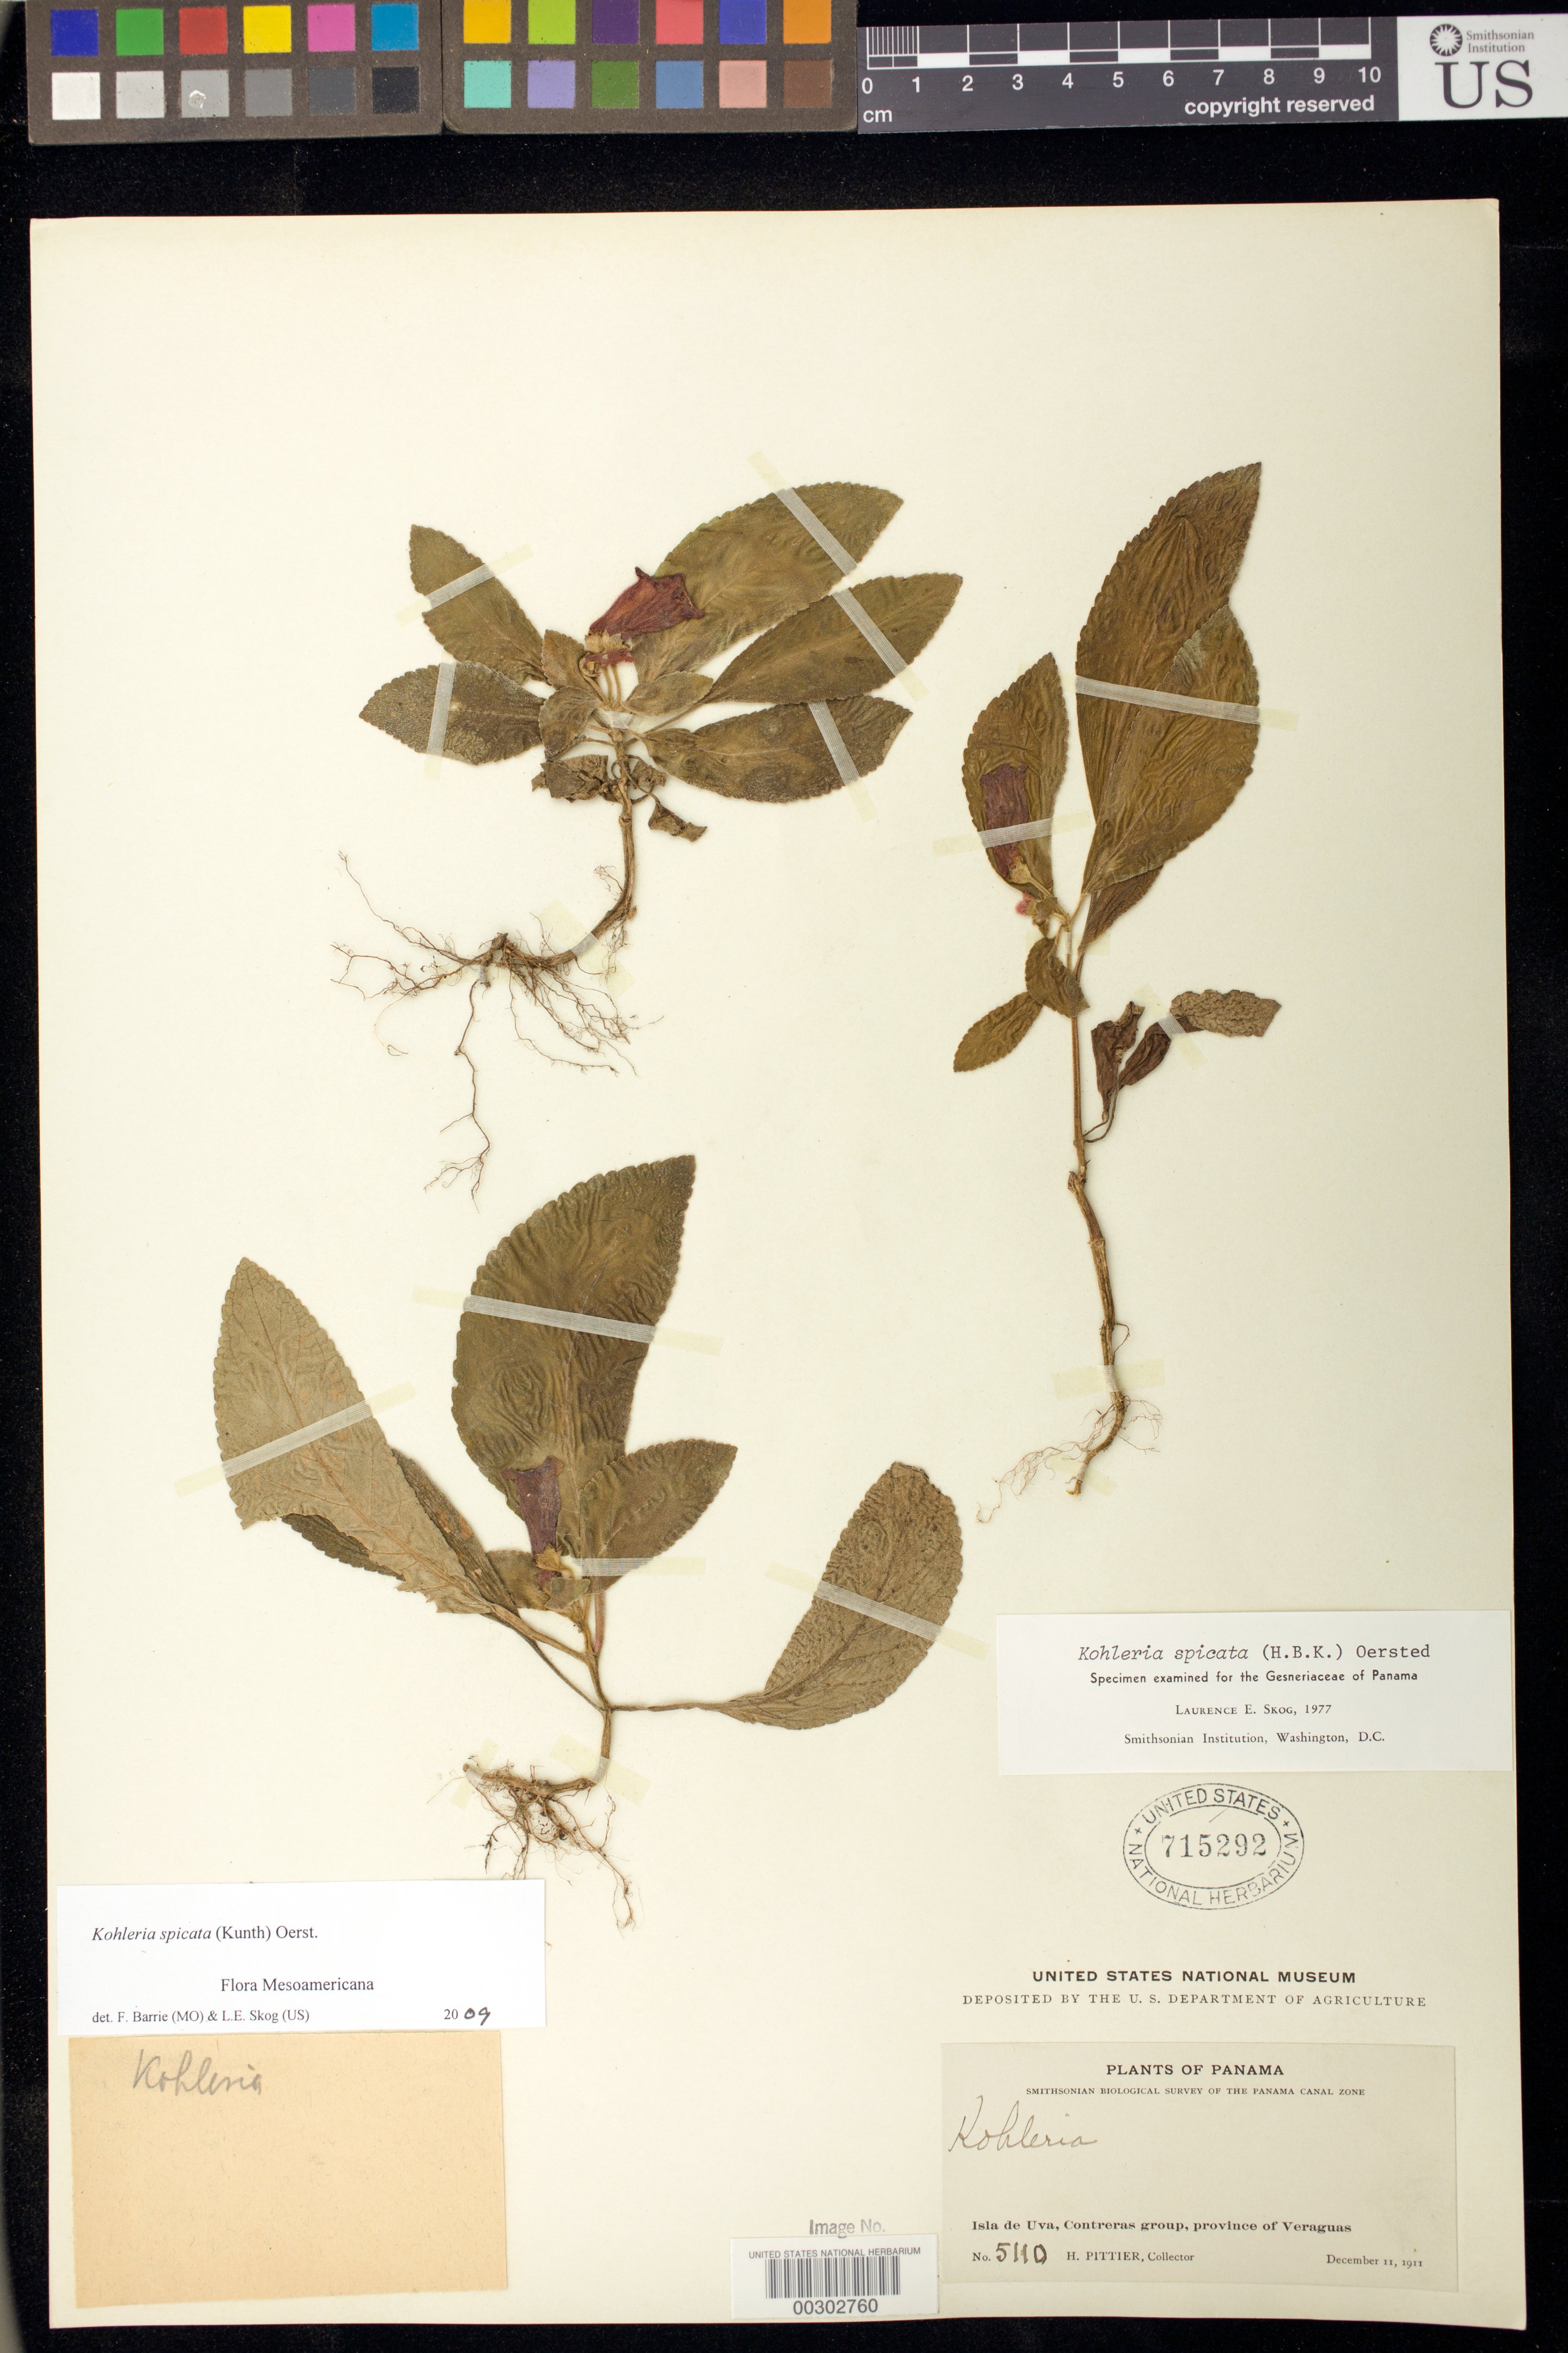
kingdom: Plantae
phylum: Tracheophyta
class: Magnoliopsida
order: Lamiales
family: Gesneriaceae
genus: Kohleria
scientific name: Kohleria spicata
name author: (Kunth) Oerst.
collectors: H. F. Pittier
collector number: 5110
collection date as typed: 11 Dec 1911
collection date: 1911-12-11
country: Panama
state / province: Veraguas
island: de Uva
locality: Isla de Uva, Contreras group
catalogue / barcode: US 715292